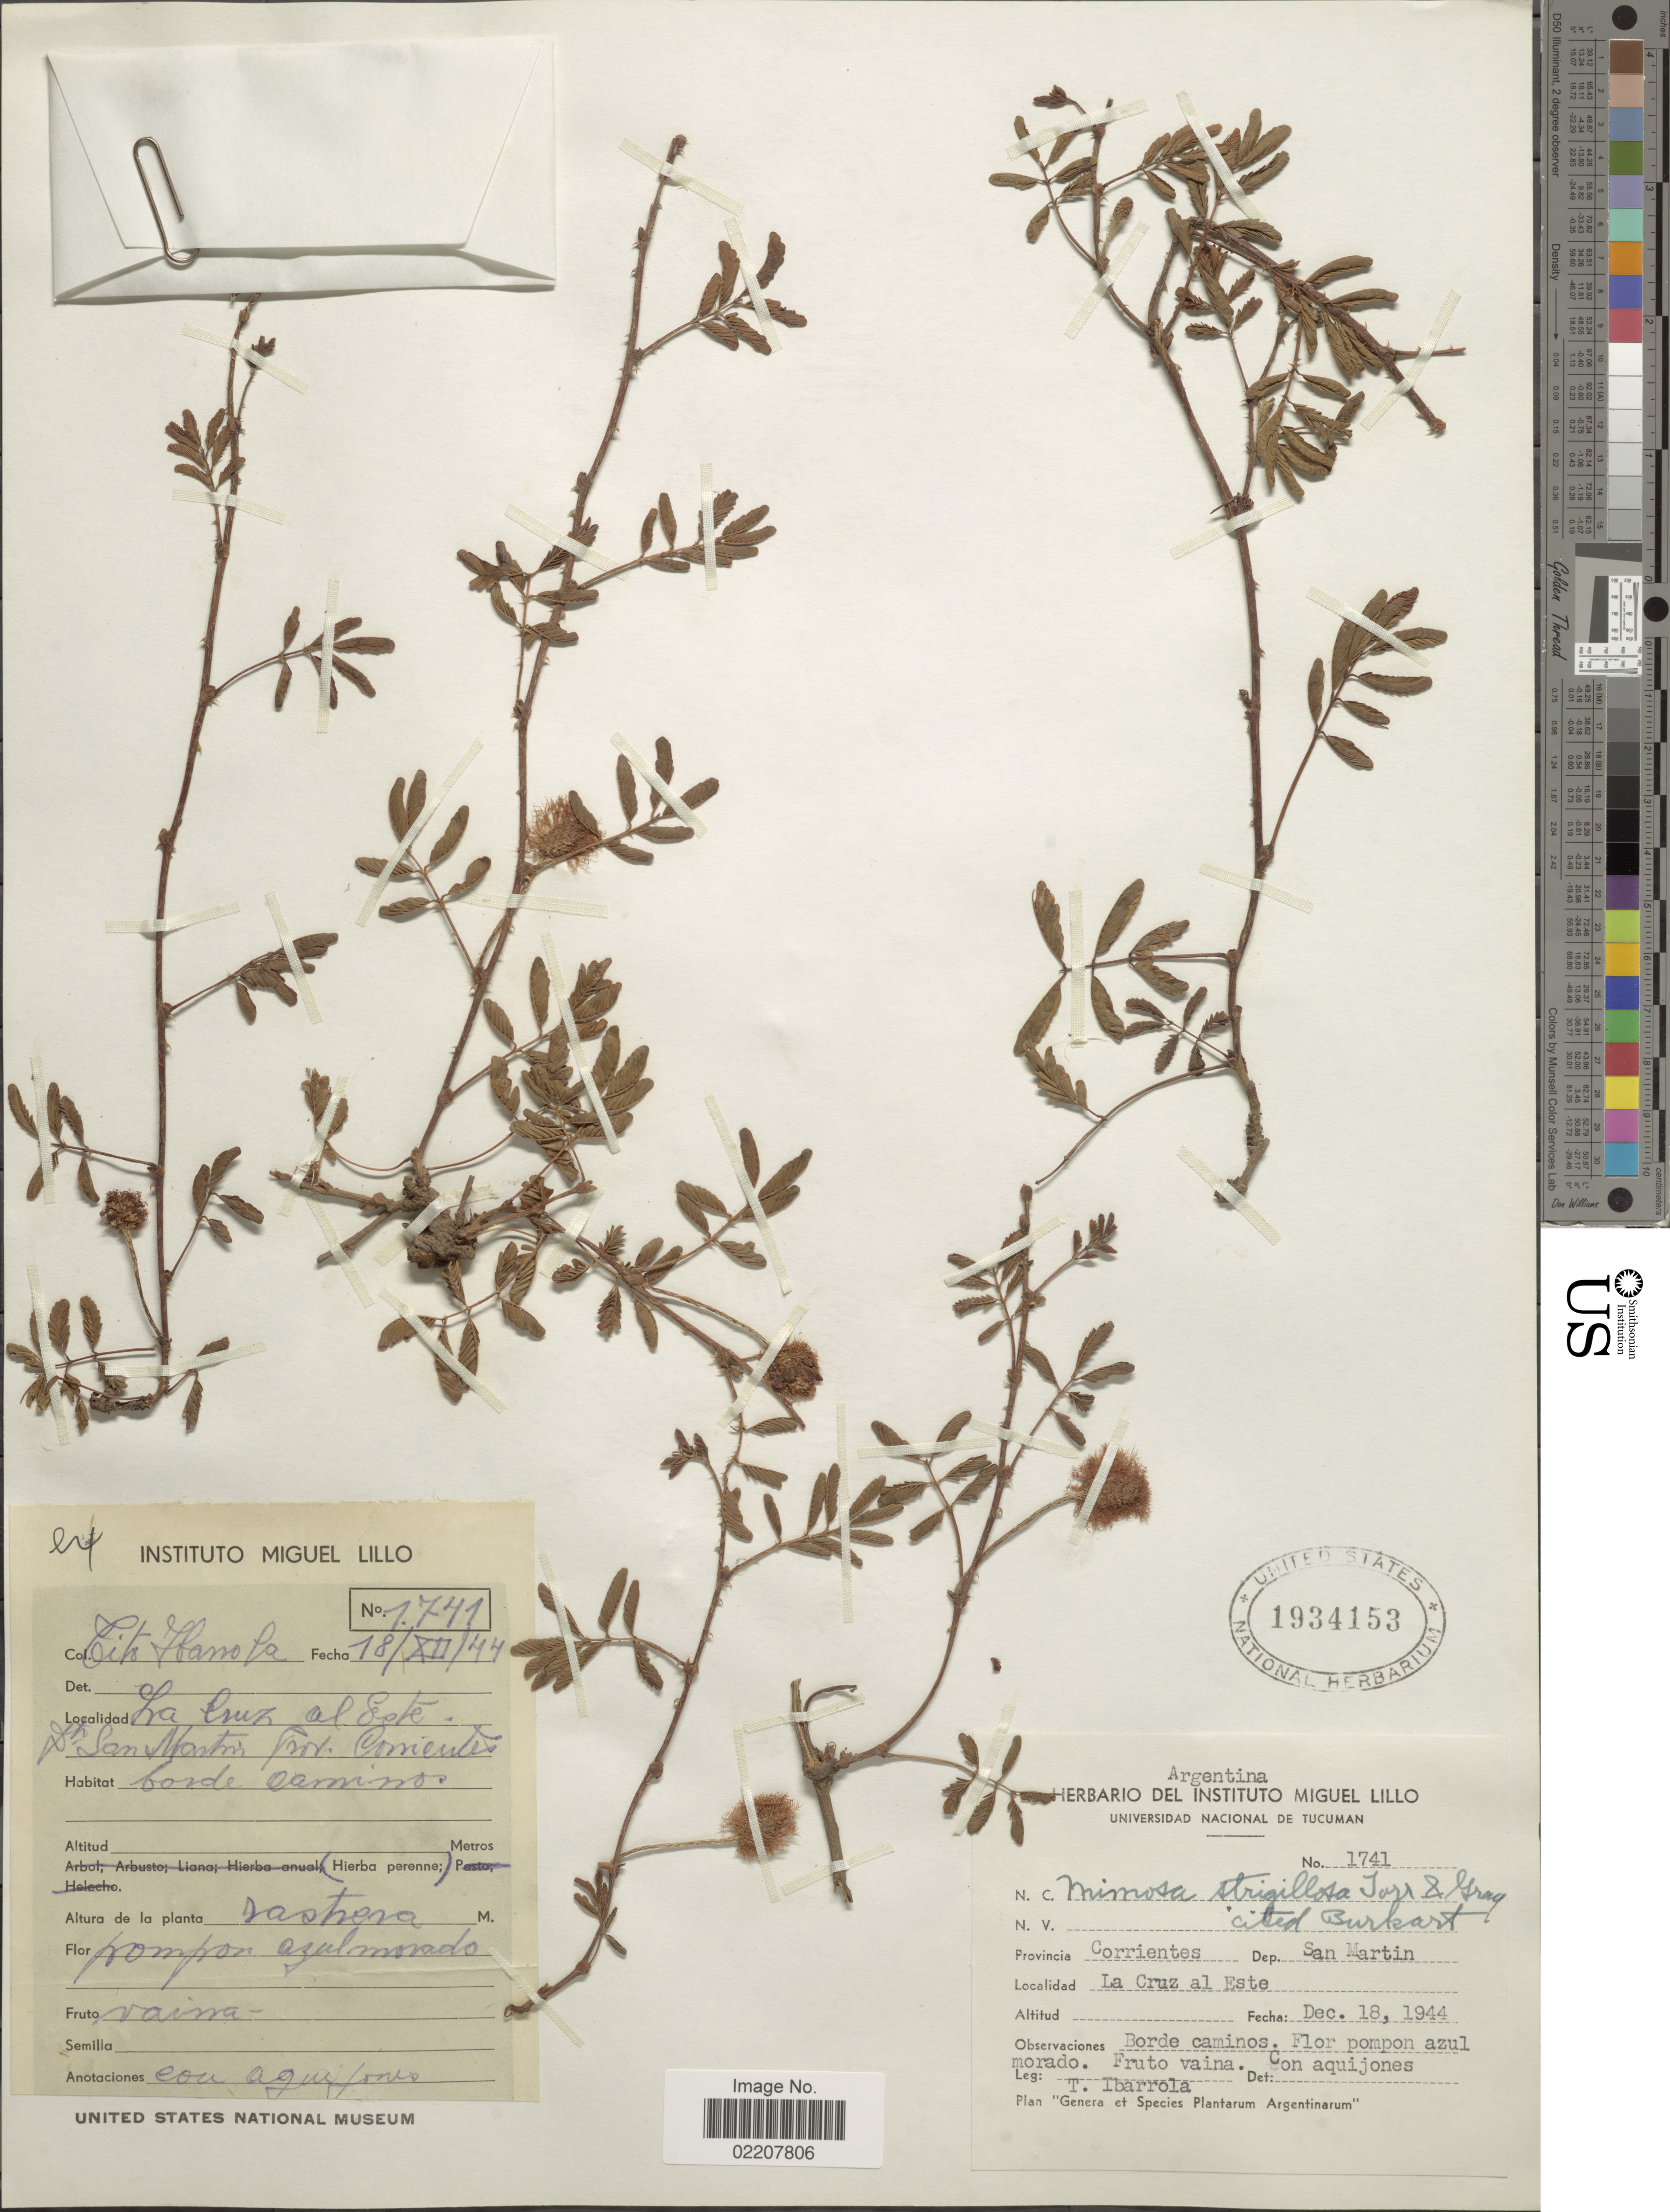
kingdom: Plantae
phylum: Tracheophyta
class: Magnoliopsida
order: Fabales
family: Fabaceae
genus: Mimosa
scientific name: Mimosa strigillosa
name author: Torr. & A. Gray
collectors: T. Ibarrola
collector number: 1741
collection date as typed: Transcribed d/m/y: 18/12/44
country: Argentina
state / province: Corrientes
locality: La Cruz al Este, Dept. San Martin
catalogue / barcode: US 1934153